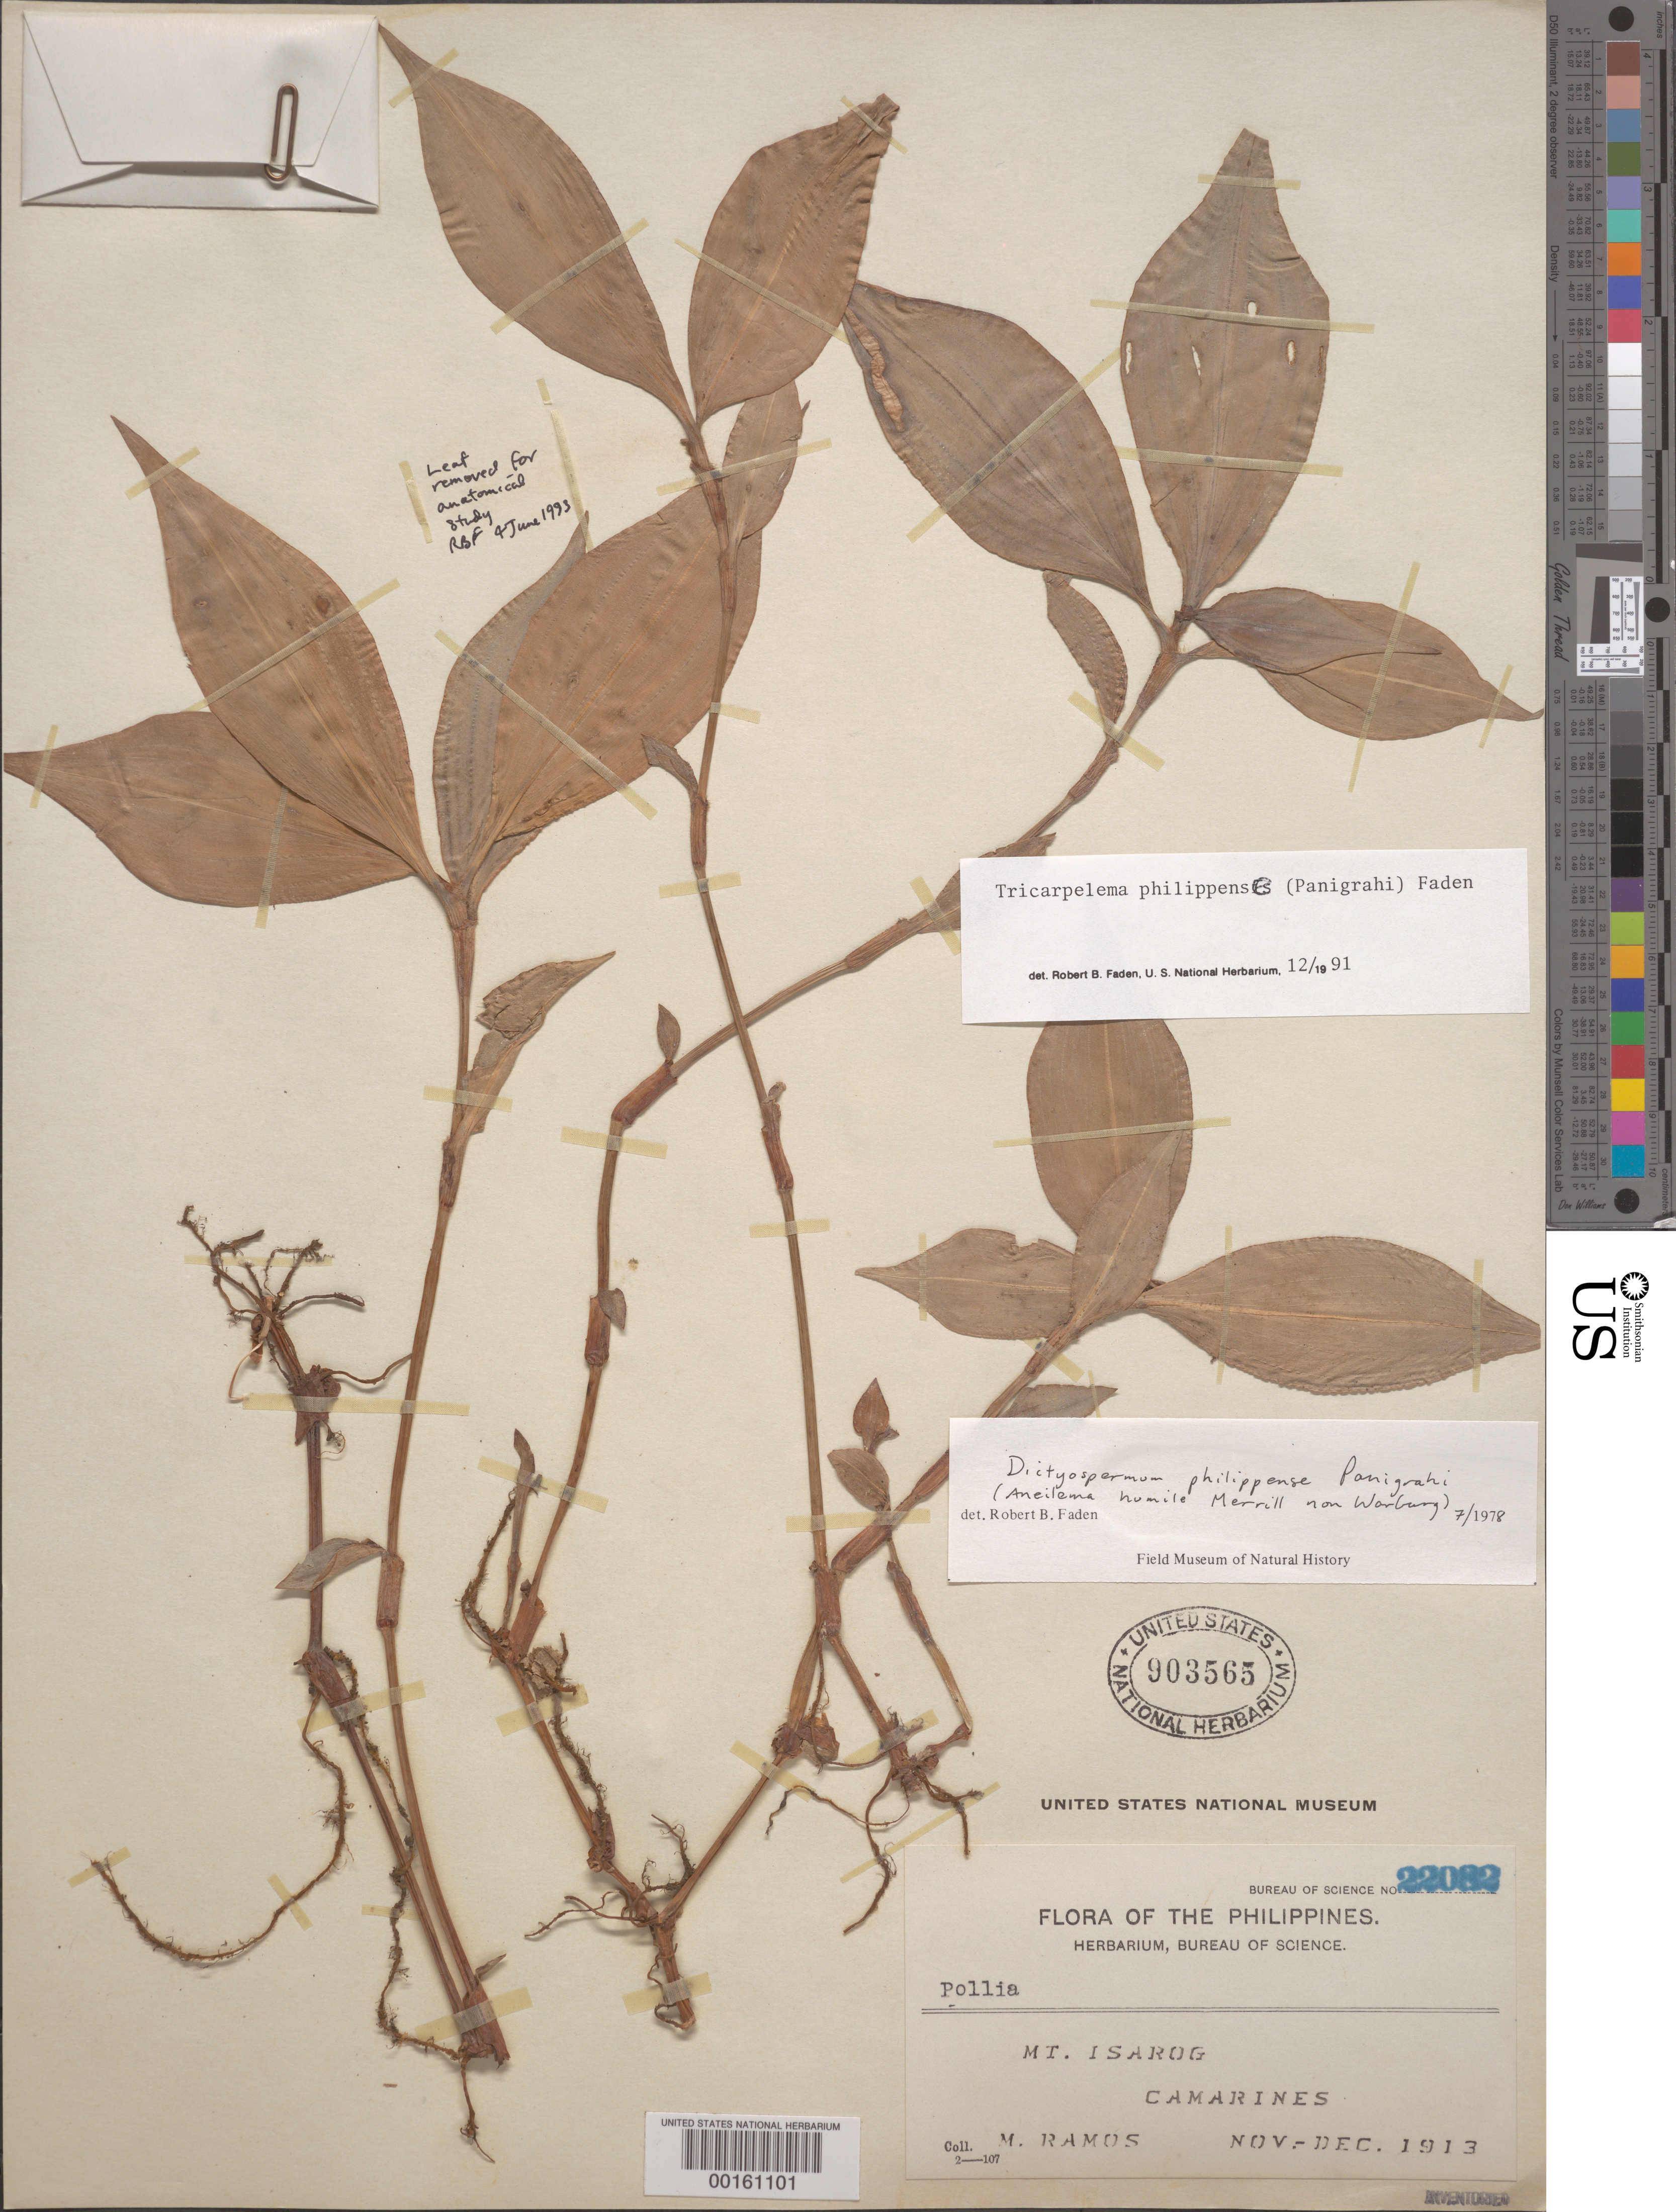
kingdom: Plantae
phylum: Tracheophyta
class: Liliopsida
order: Commelinales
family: Commelinaceae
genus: Tricarpelema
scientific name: Tricarpelema philippense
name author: (Panigrahi) Faden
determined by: Faden, Robert B., (US), Smithsonian Institution - National Museum of Natural History (UNITED STATES)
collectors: M. Ramos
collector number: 22082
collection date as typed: Nov 1913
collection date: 1913-11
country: Philippines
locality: Mt. isarog, camarines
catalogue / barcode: US 903565